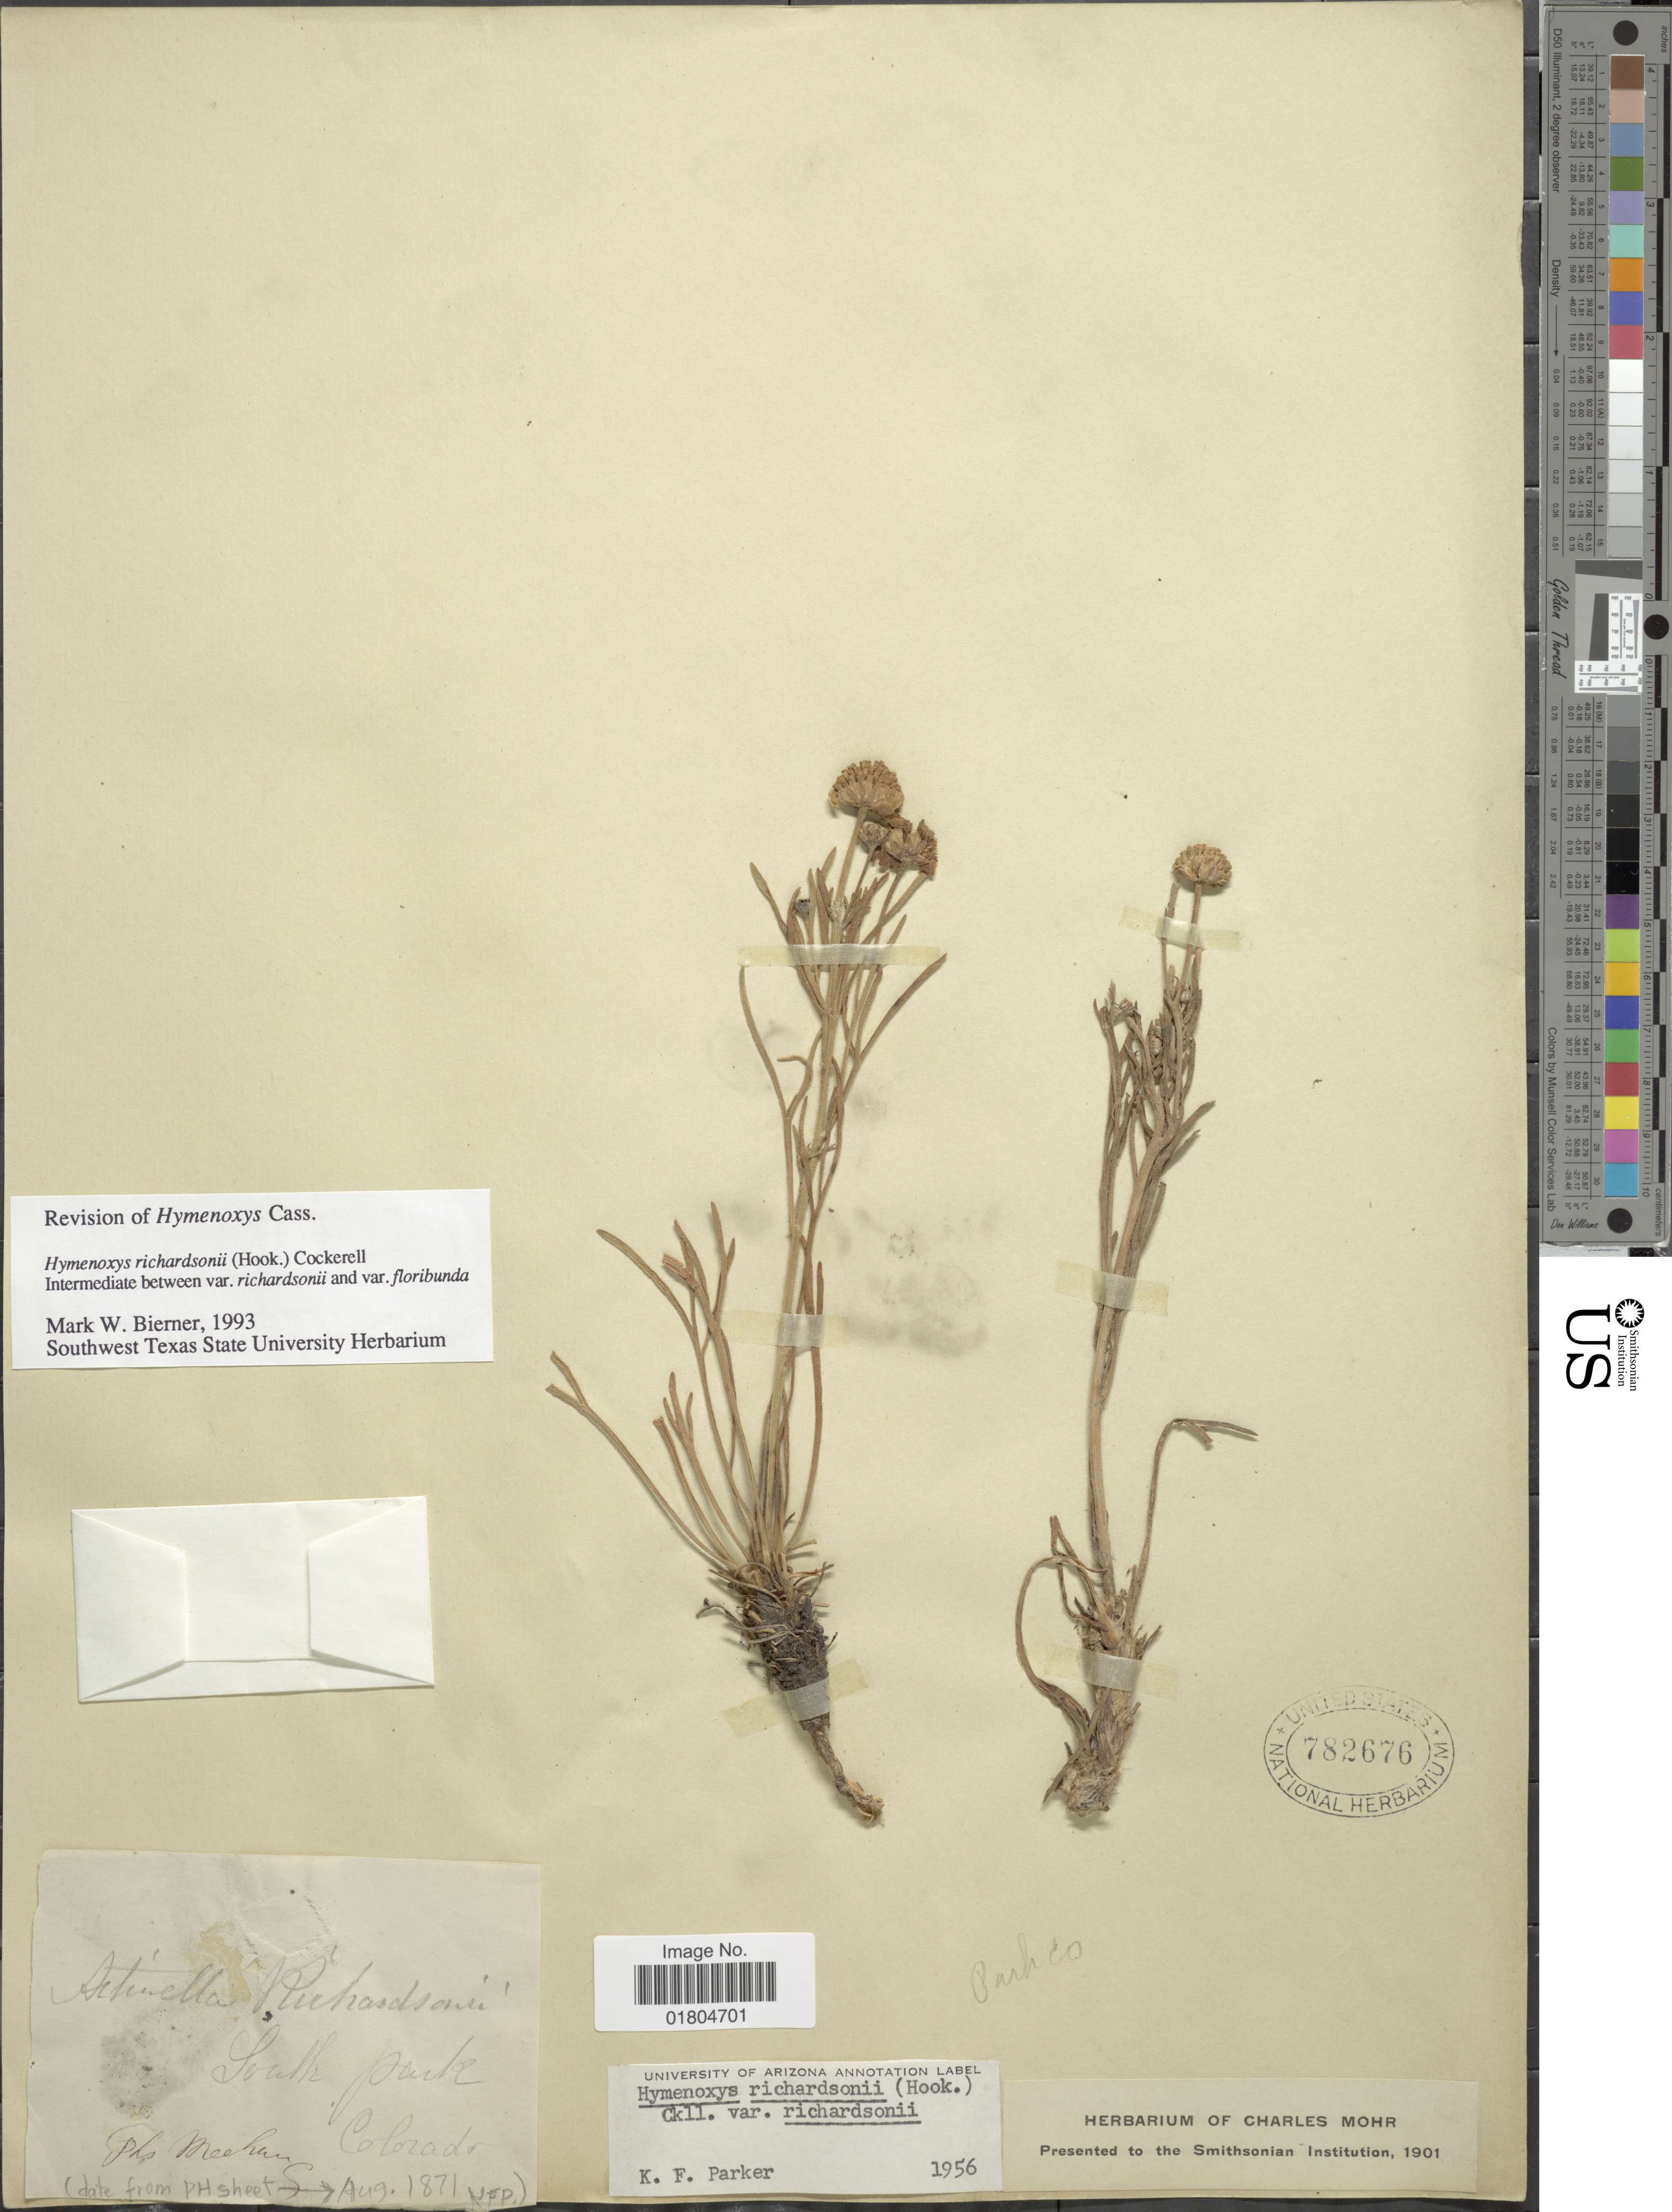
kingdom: Plantae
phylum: Tracheophyta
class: Magnoliopsida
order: Asterales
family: Asteraceae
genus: Hymenoxys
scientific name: Hymenoxys richardsonii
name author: (Hook.) Cockerell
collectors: T. Meehan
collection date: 1871-08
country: United States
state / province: Colorado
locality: South Park. Park Co.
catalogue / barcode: US 782676